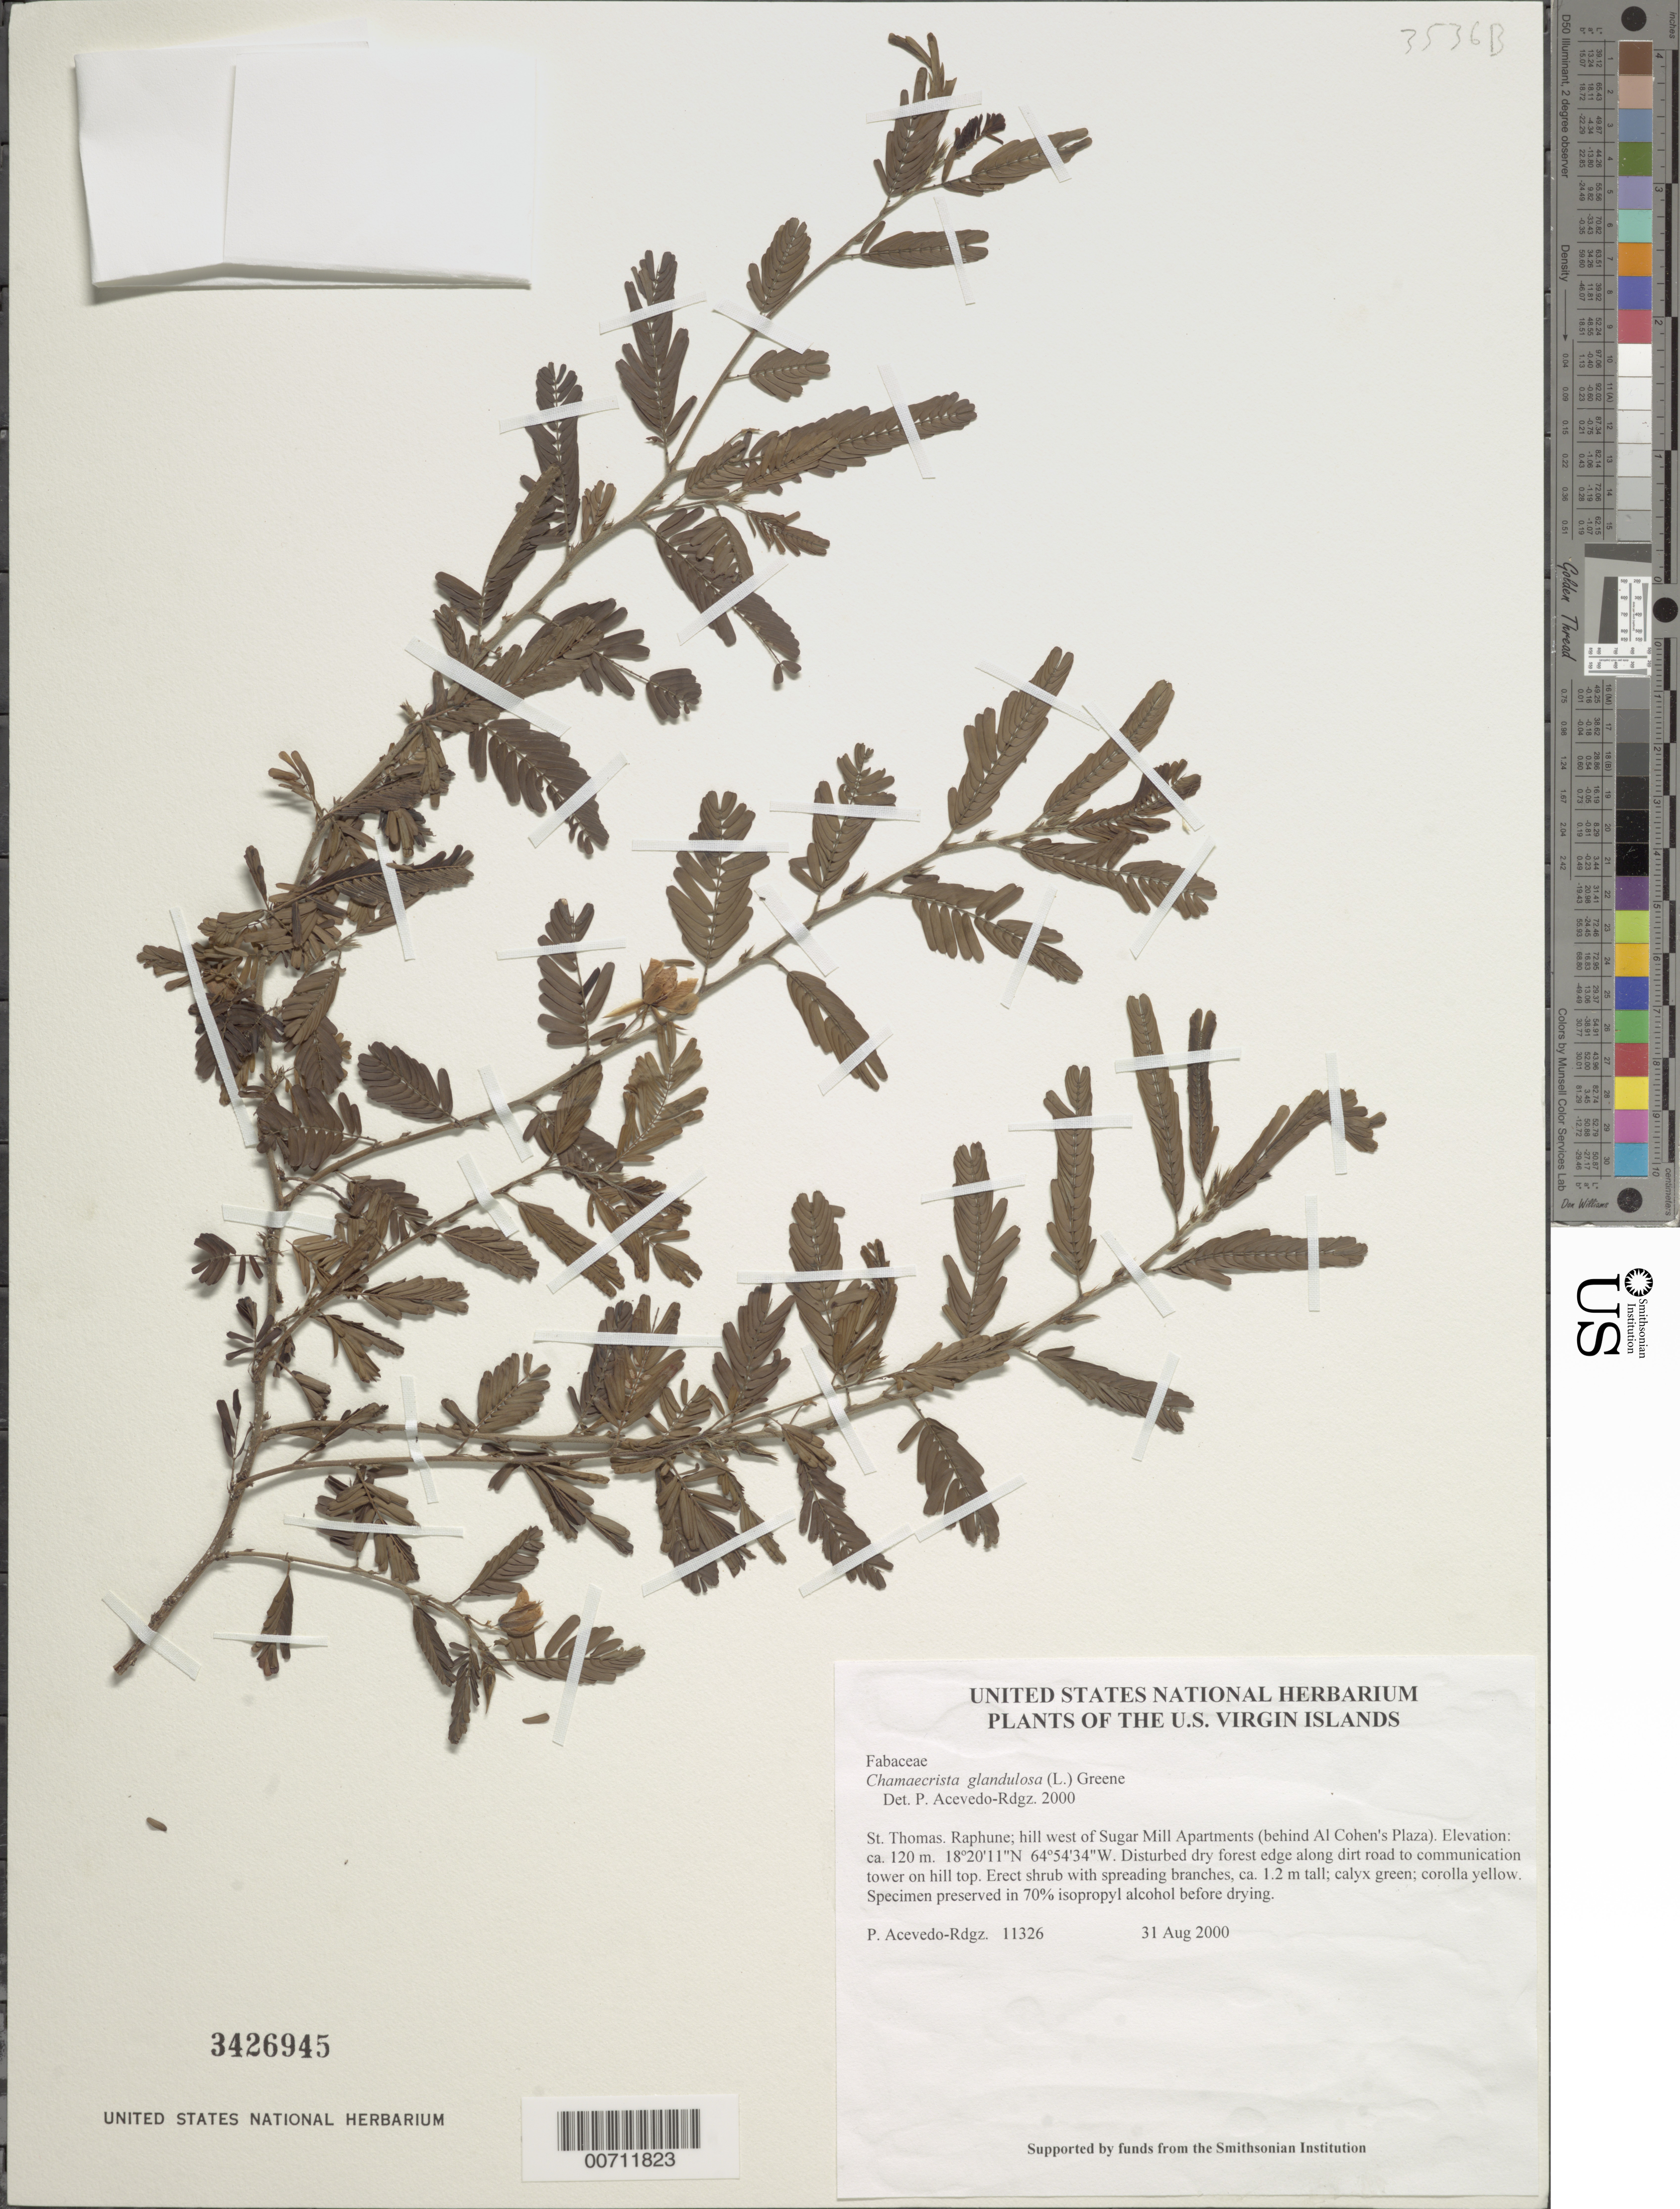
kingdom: Plantae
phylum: Tracheophyta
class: Magnoliopsida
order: Fabales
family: Fabaceae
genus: Chamaecrista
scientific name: Chamaecrista glandulosa var. swartzii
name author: (Wikstr.) H.S. Irwin & Barneby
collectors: P. Acevedo-Rodr.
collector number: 11326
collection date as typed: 31 Aug 2000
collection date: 2000-08-31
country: U.S. Virgin Islands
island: St. Thomas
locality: Raphune; hill west of Sugar Mill Apartments (behind Al Cohen's Plaza).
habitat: Disturbed dry forest edge along dirt road to communication tower on hill top.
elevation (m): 120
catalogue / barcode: US 3426945